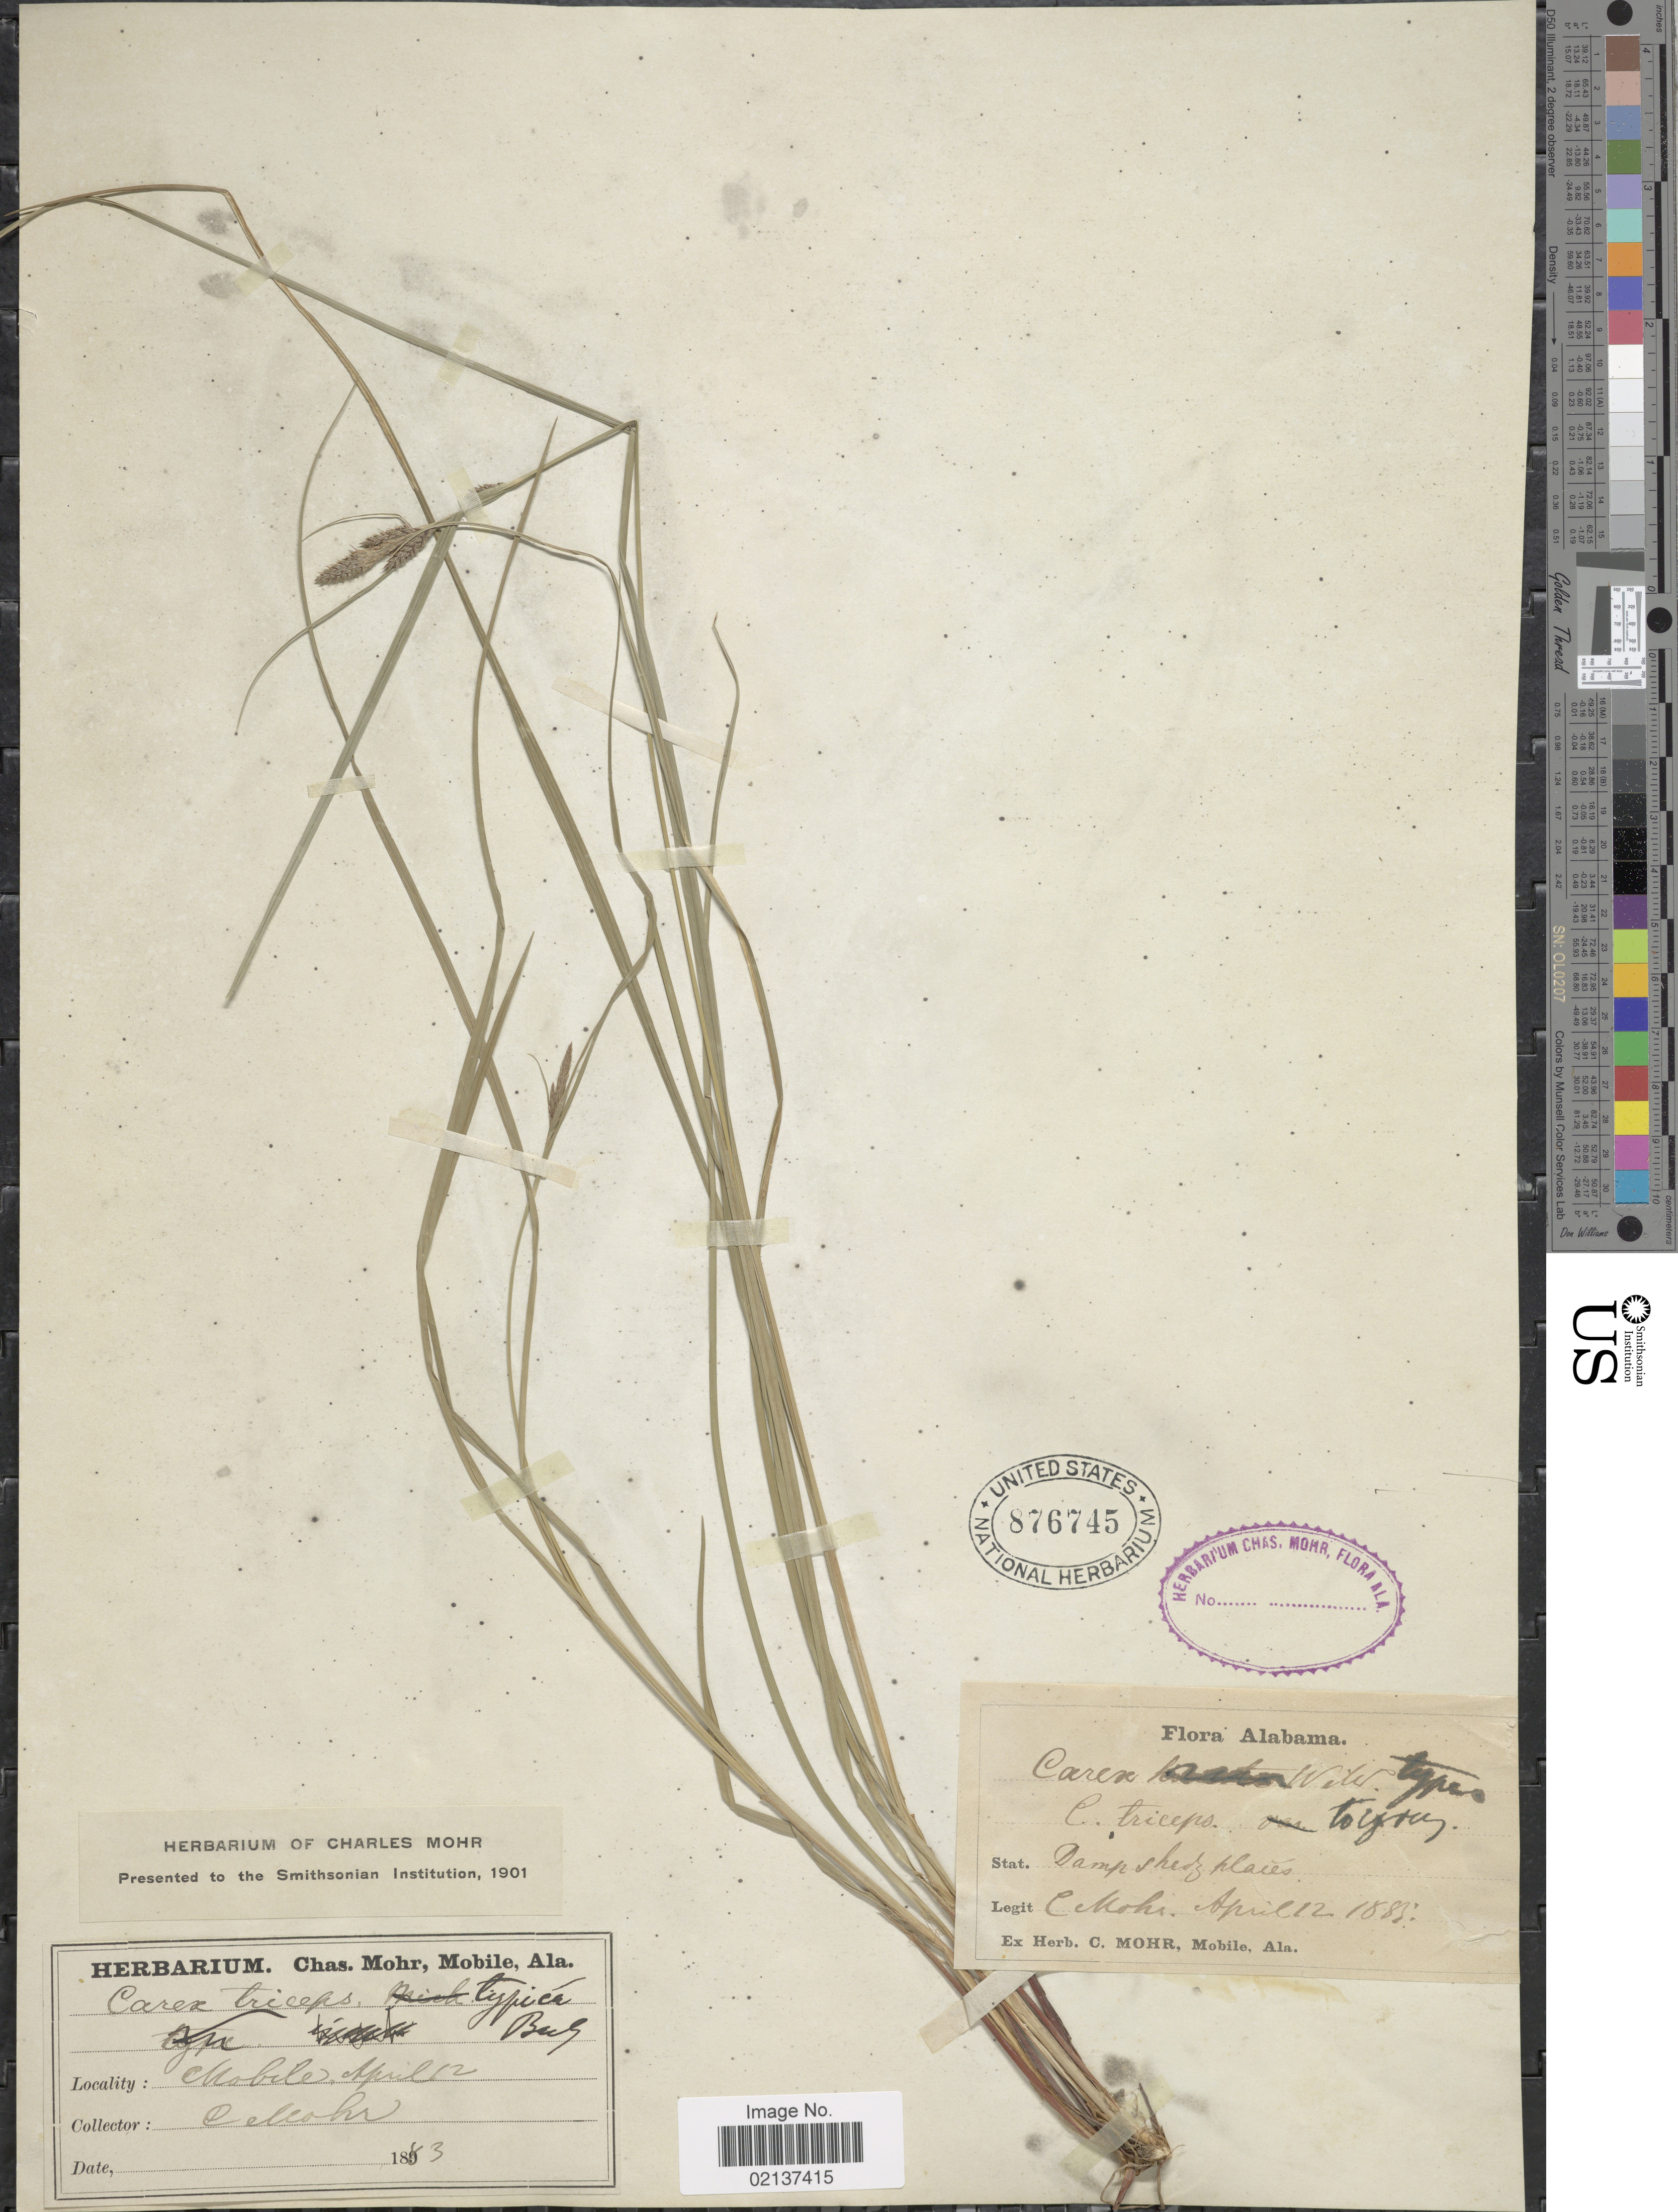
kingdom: Plantae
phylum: Tracheophyta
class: Liliopsida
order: Poales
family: Cyperaceae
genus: Carex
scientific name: Carex hirsutella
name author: Mack.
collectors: Mohr, C. T. (herbarium)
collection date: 1883-04-12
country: United States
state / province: Alabama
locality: Mobile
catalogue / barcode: US 876745